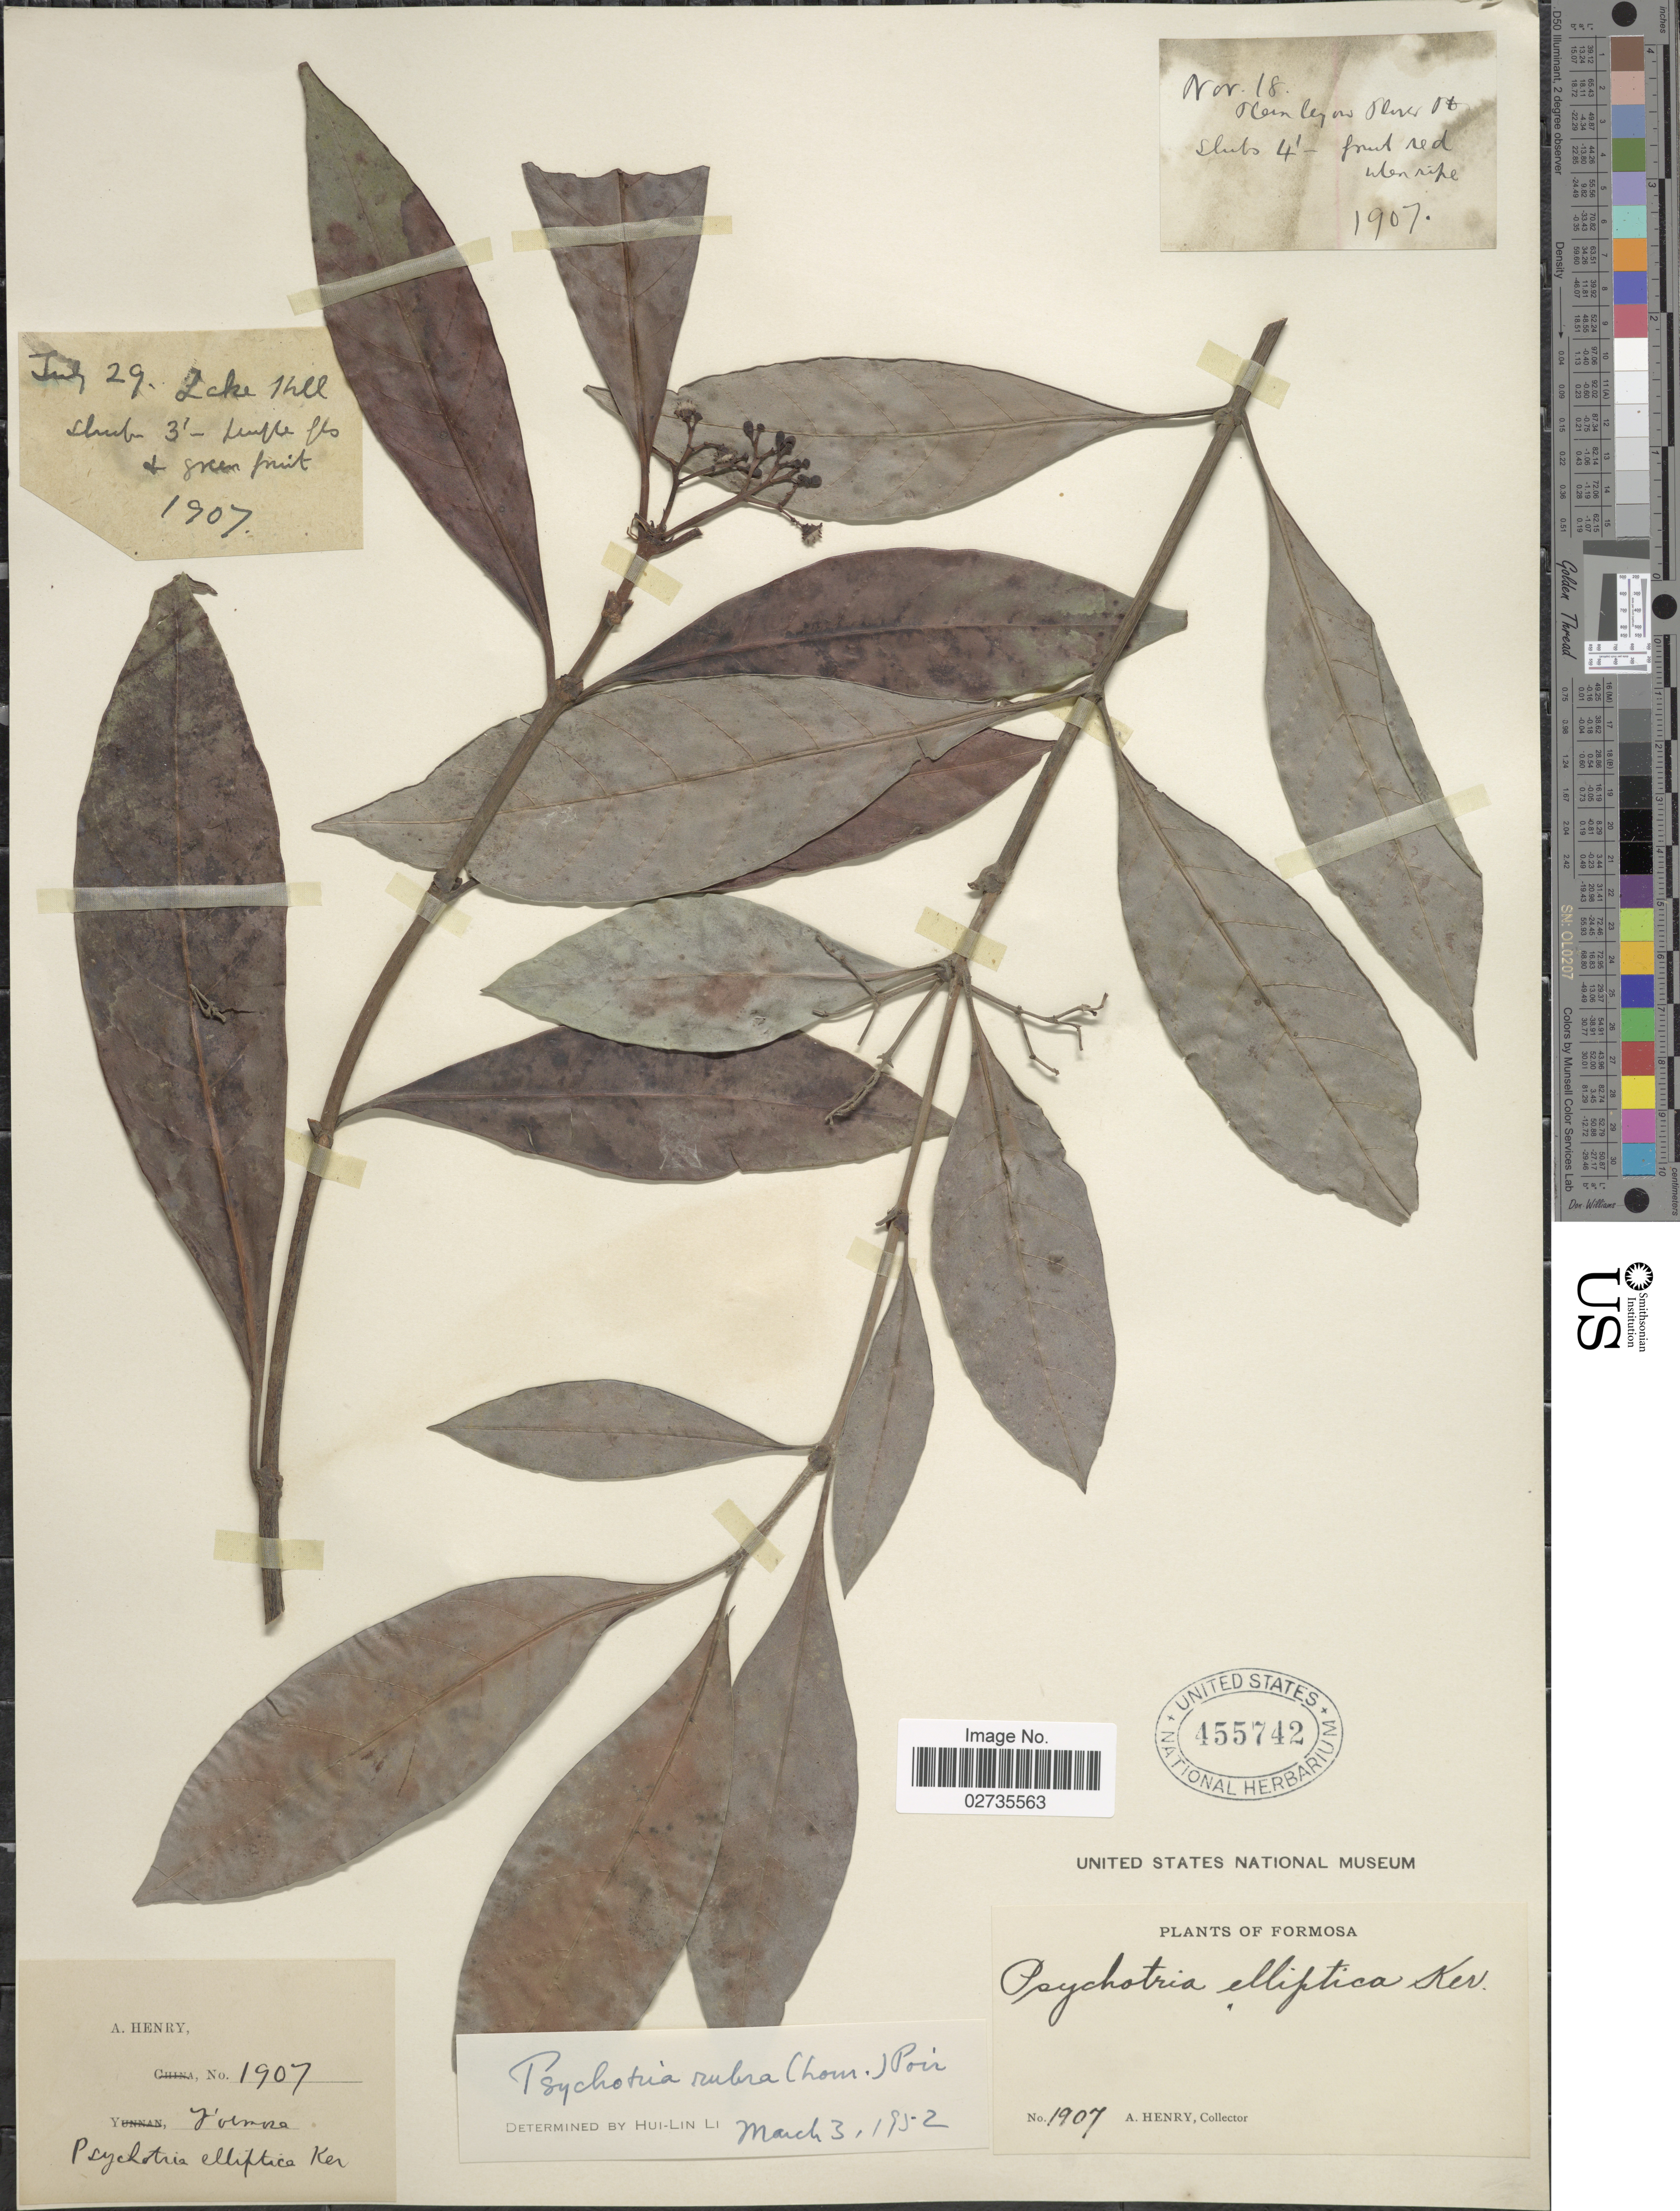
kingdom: Plantae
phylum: Tracheophyta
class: Magnoliopsida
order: Gentianales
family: Rubiaceae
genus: Psychotria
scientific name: Psychotria rubra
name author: (Lour.) Poir.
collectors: A. Henry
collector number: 1907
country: Taiwan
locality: Formosa. Lake Hill.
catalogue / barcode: US 455742